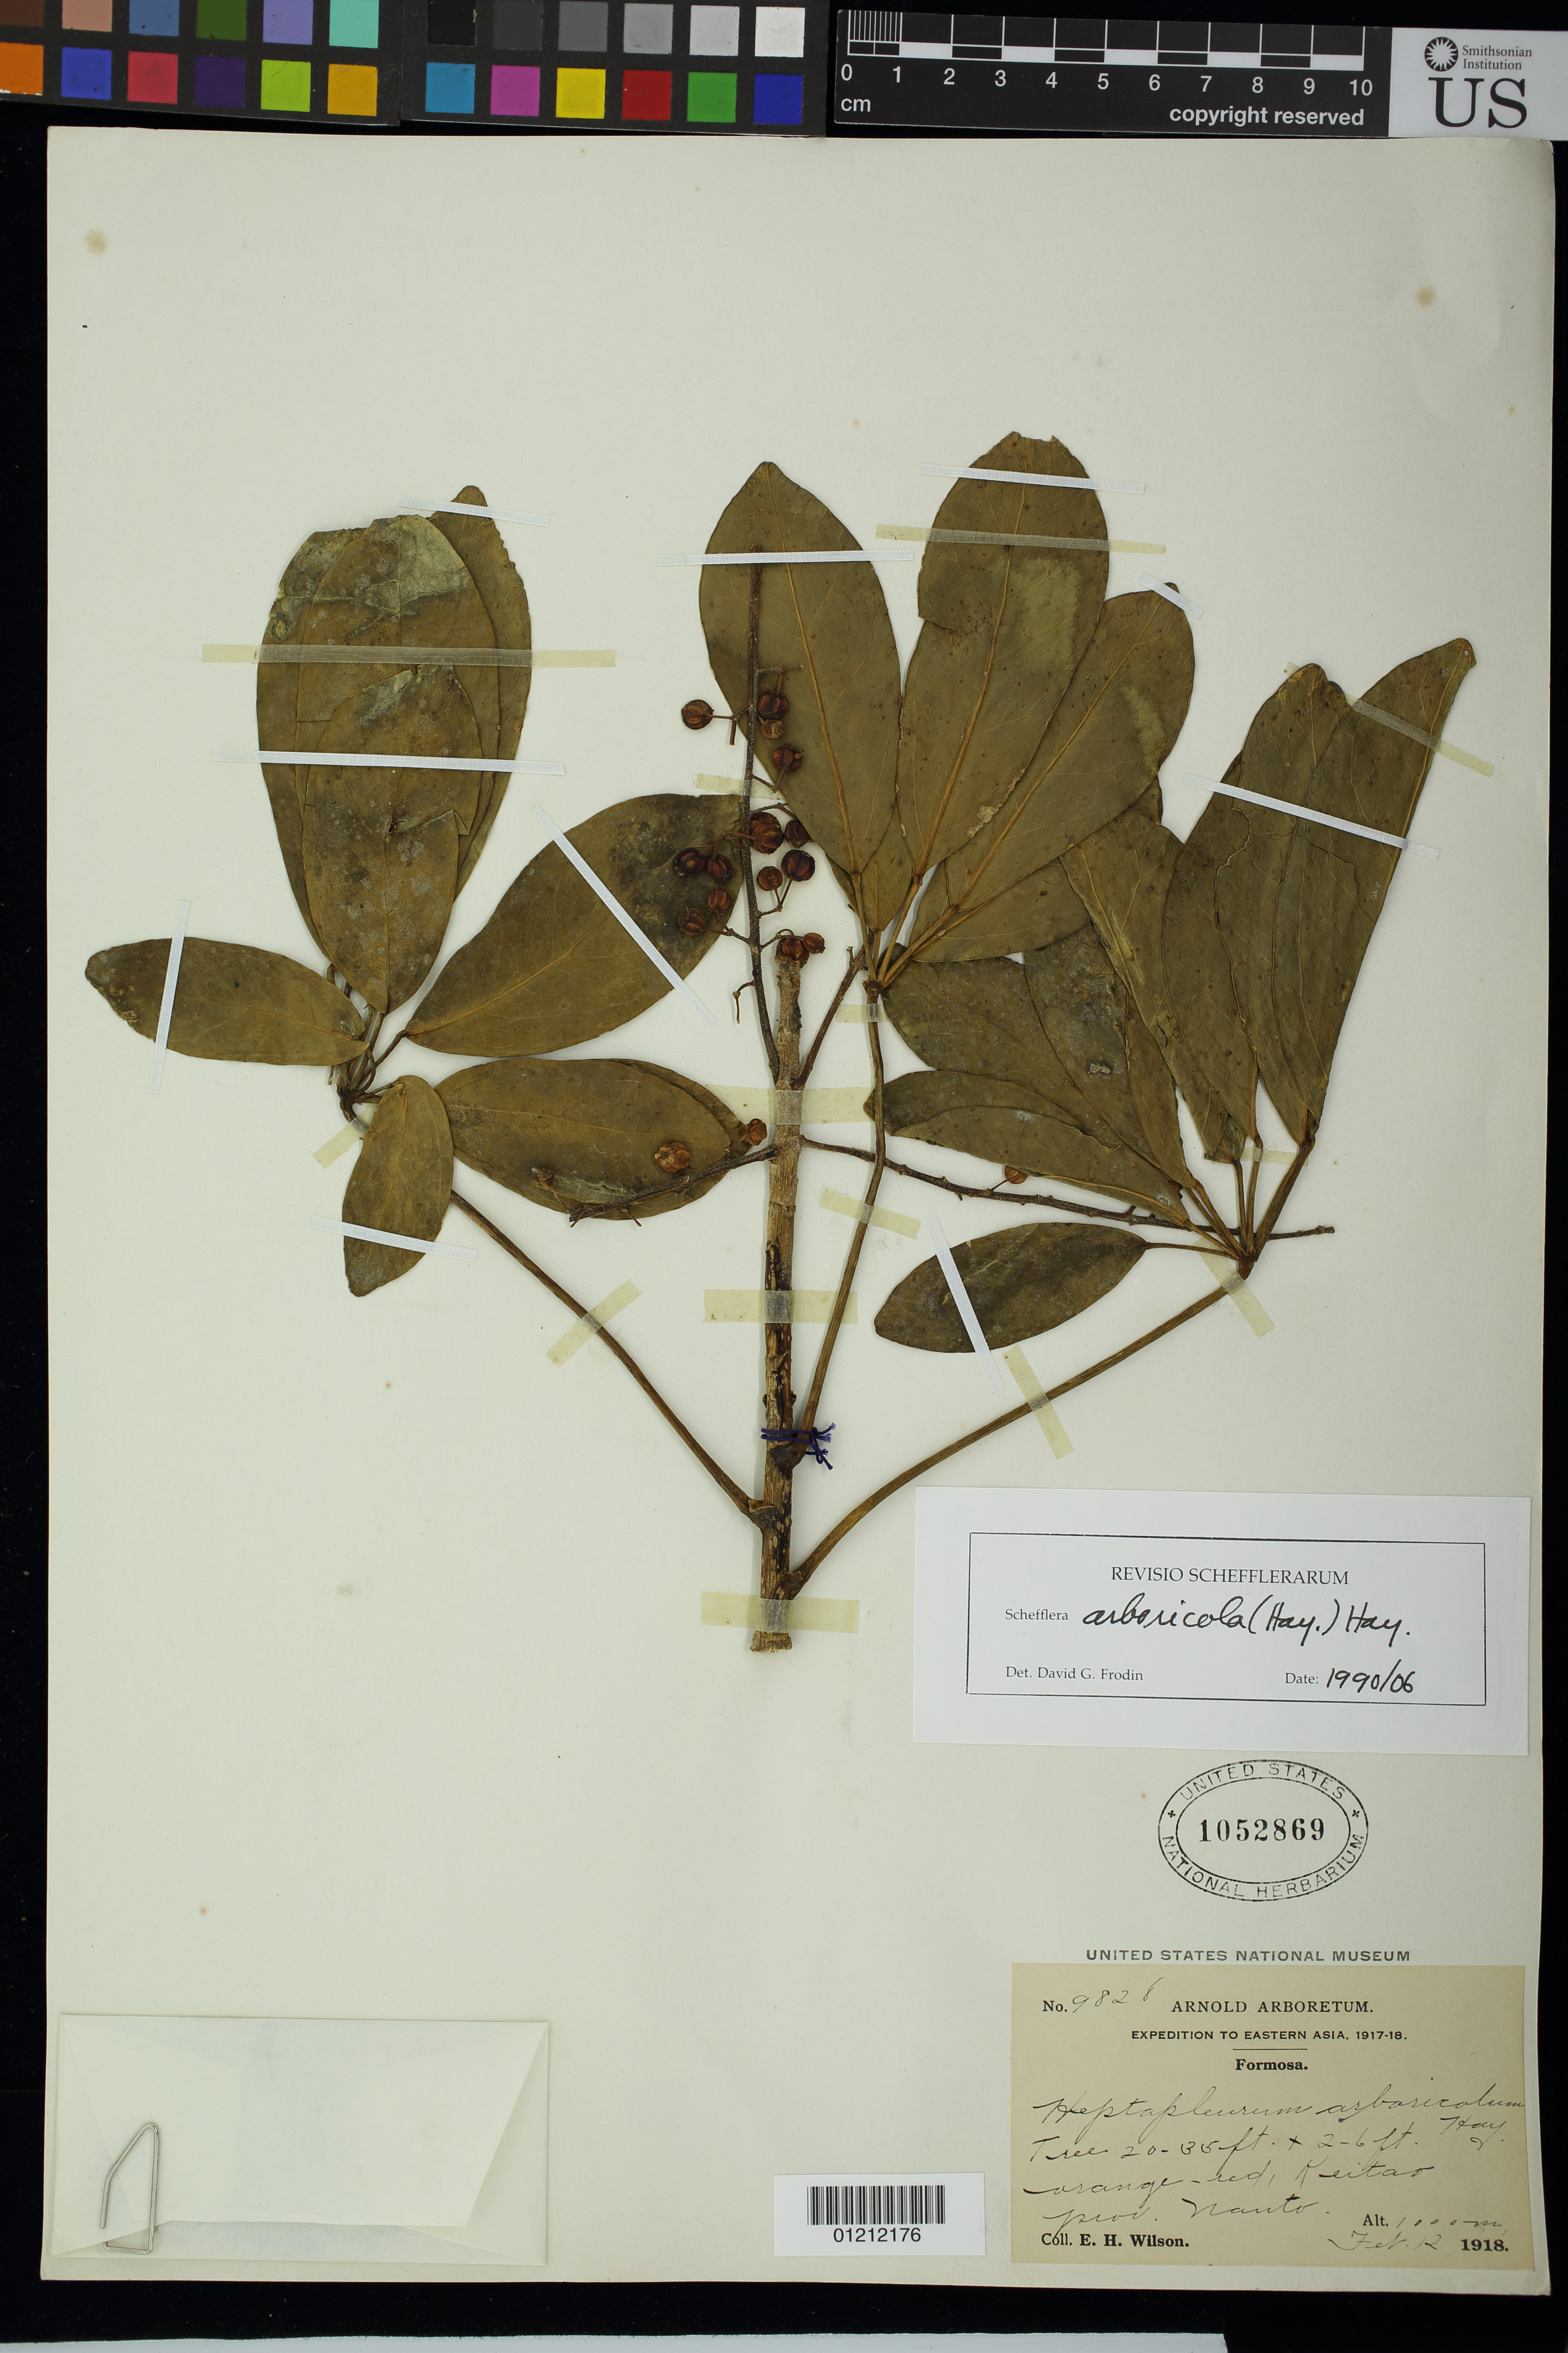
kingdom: Plantae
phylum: Tracheophyta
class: Magnoliopsida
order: Apiales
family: Araliaceae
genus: Schefflera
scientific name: Schefflera arboricola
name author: Hayata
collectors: E. H. Wilson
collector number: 9828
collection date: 1918-02-12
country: Taiwan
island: Taiwan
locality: Keitar Prov. Nanto.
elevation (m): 1000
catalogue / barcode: US 1052869